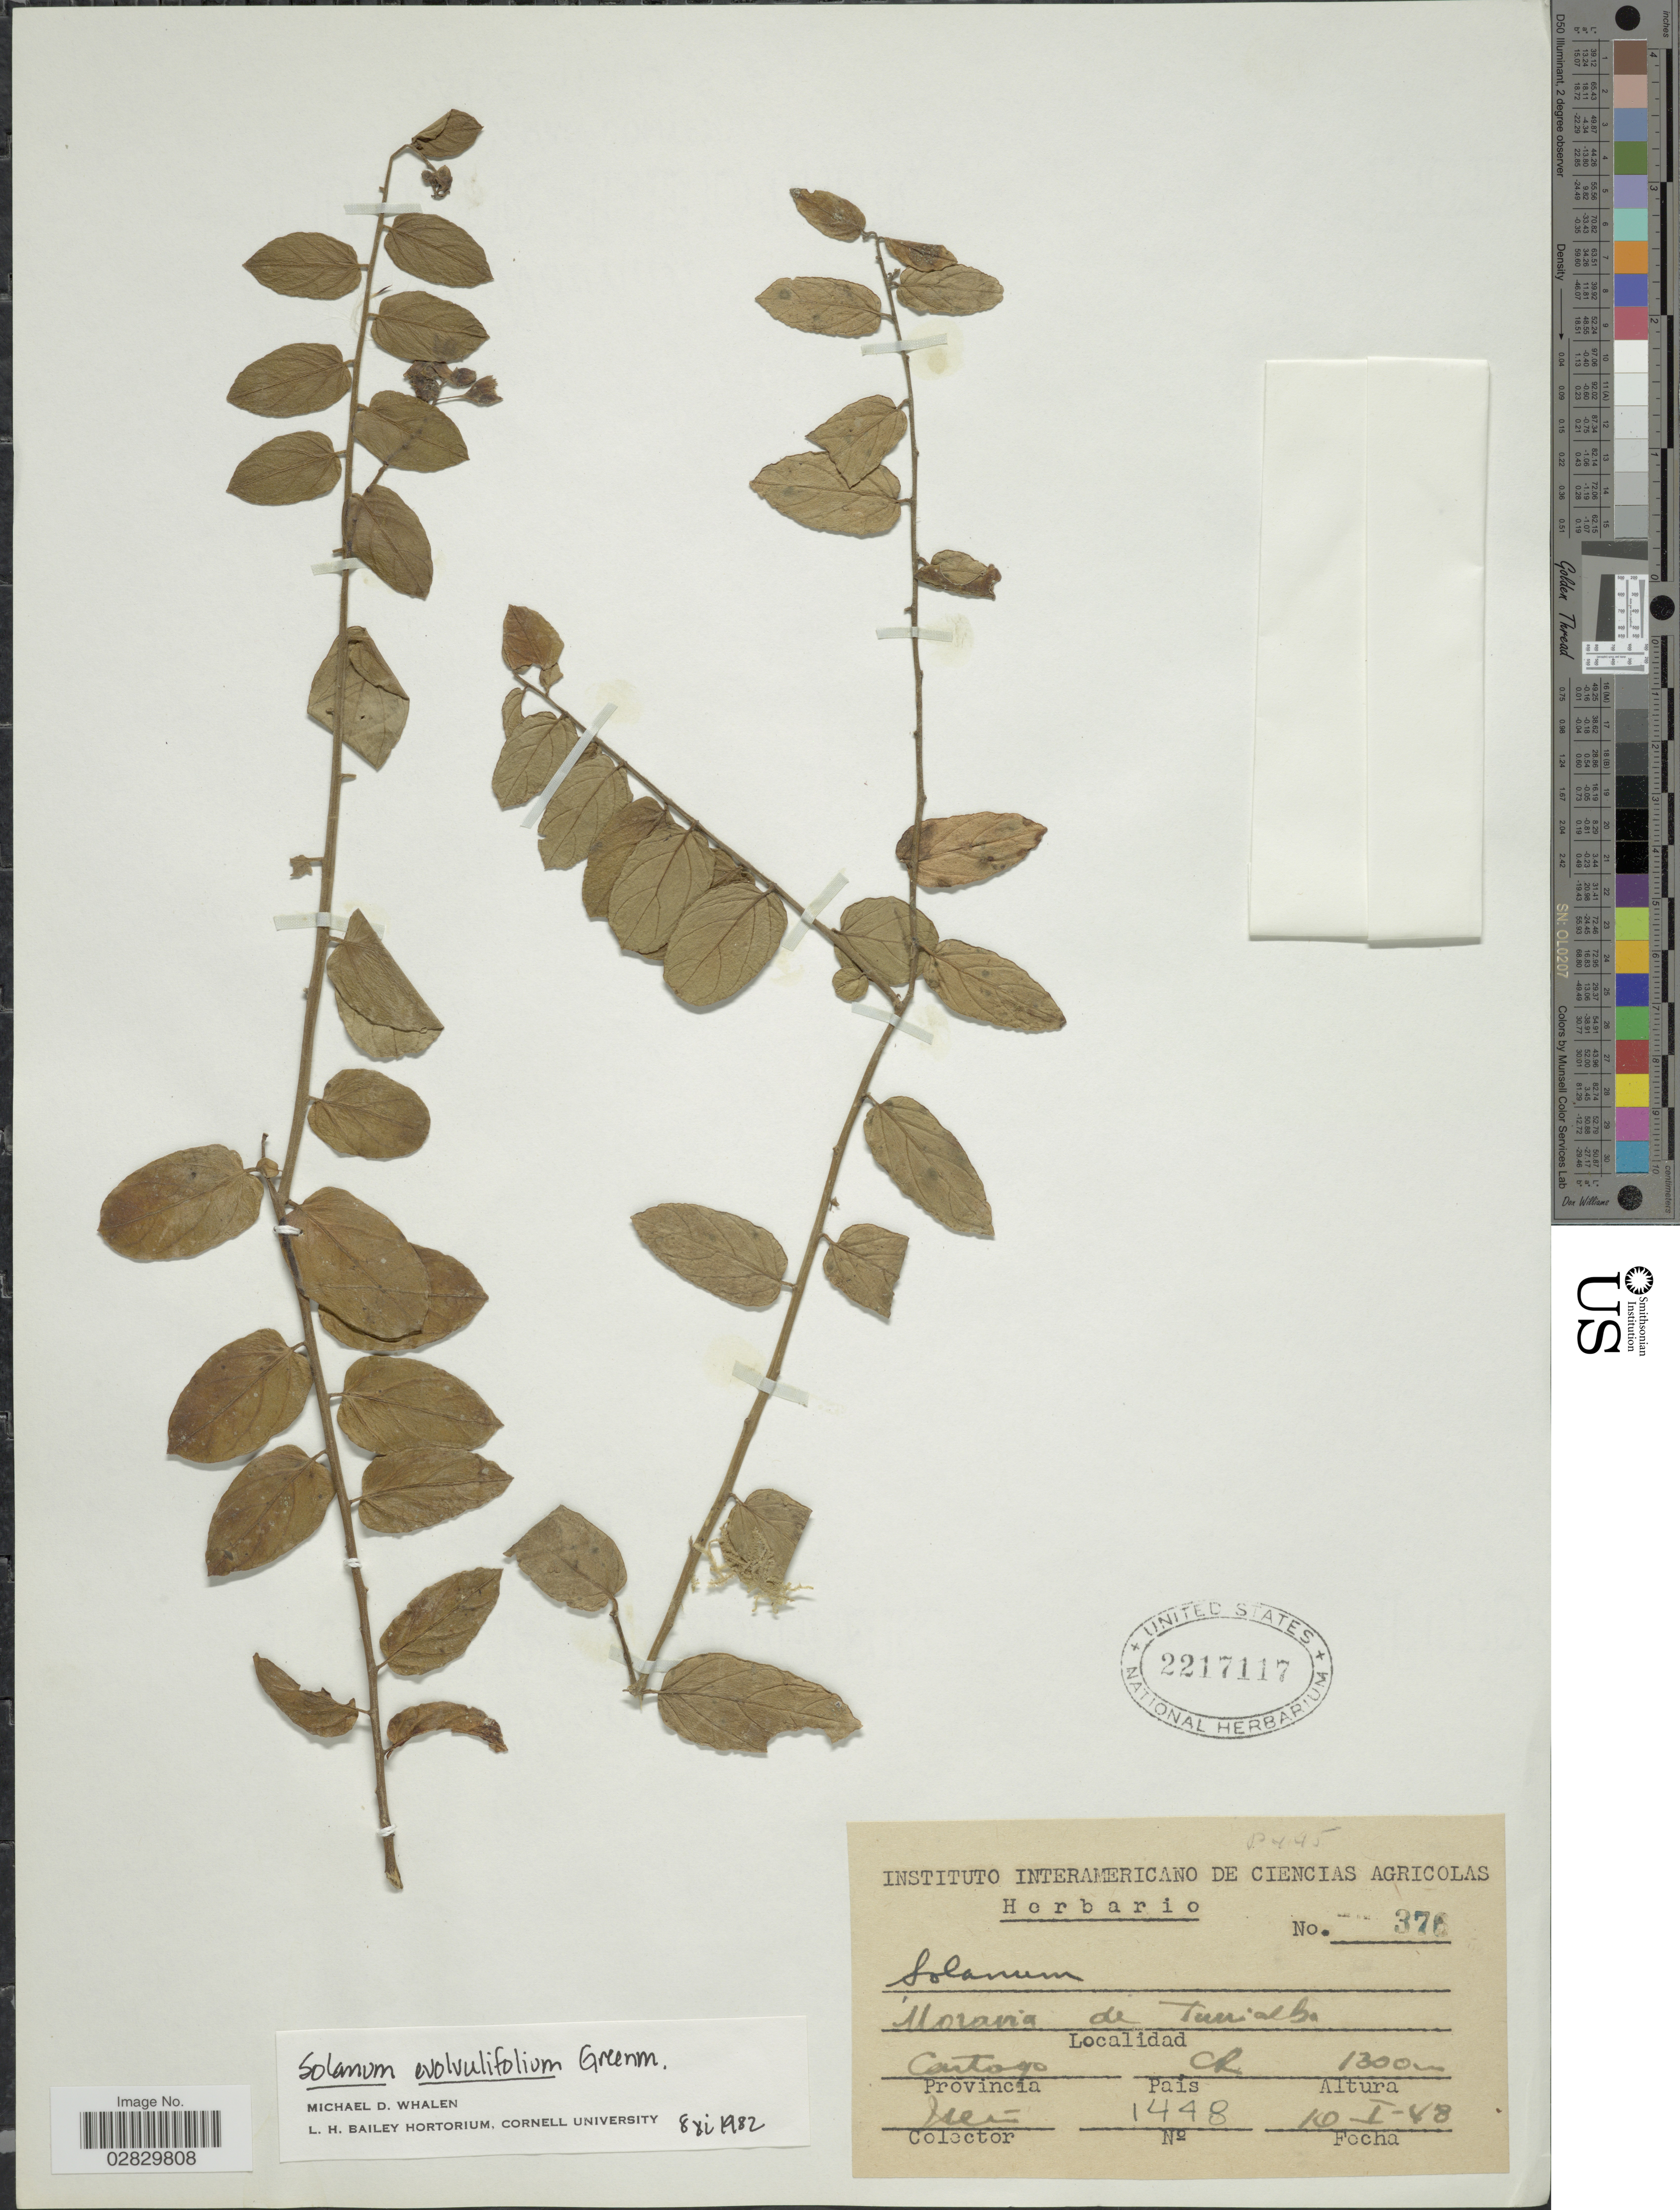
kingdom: Plantae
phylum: Tracheophyta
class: Magnoliopsida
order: Solanales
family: Solanaceae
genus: Solanum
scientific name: Solanum evolvulifolium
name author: Greenm. ex Donn. Sm.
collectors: J. Sén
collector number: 1448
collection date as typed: Transcribed d/m/y: 10/1/48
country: Costa Rica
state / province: Cartago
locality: Moravia de Turrialba, CR.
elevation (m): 1300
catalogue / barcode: US 2217117